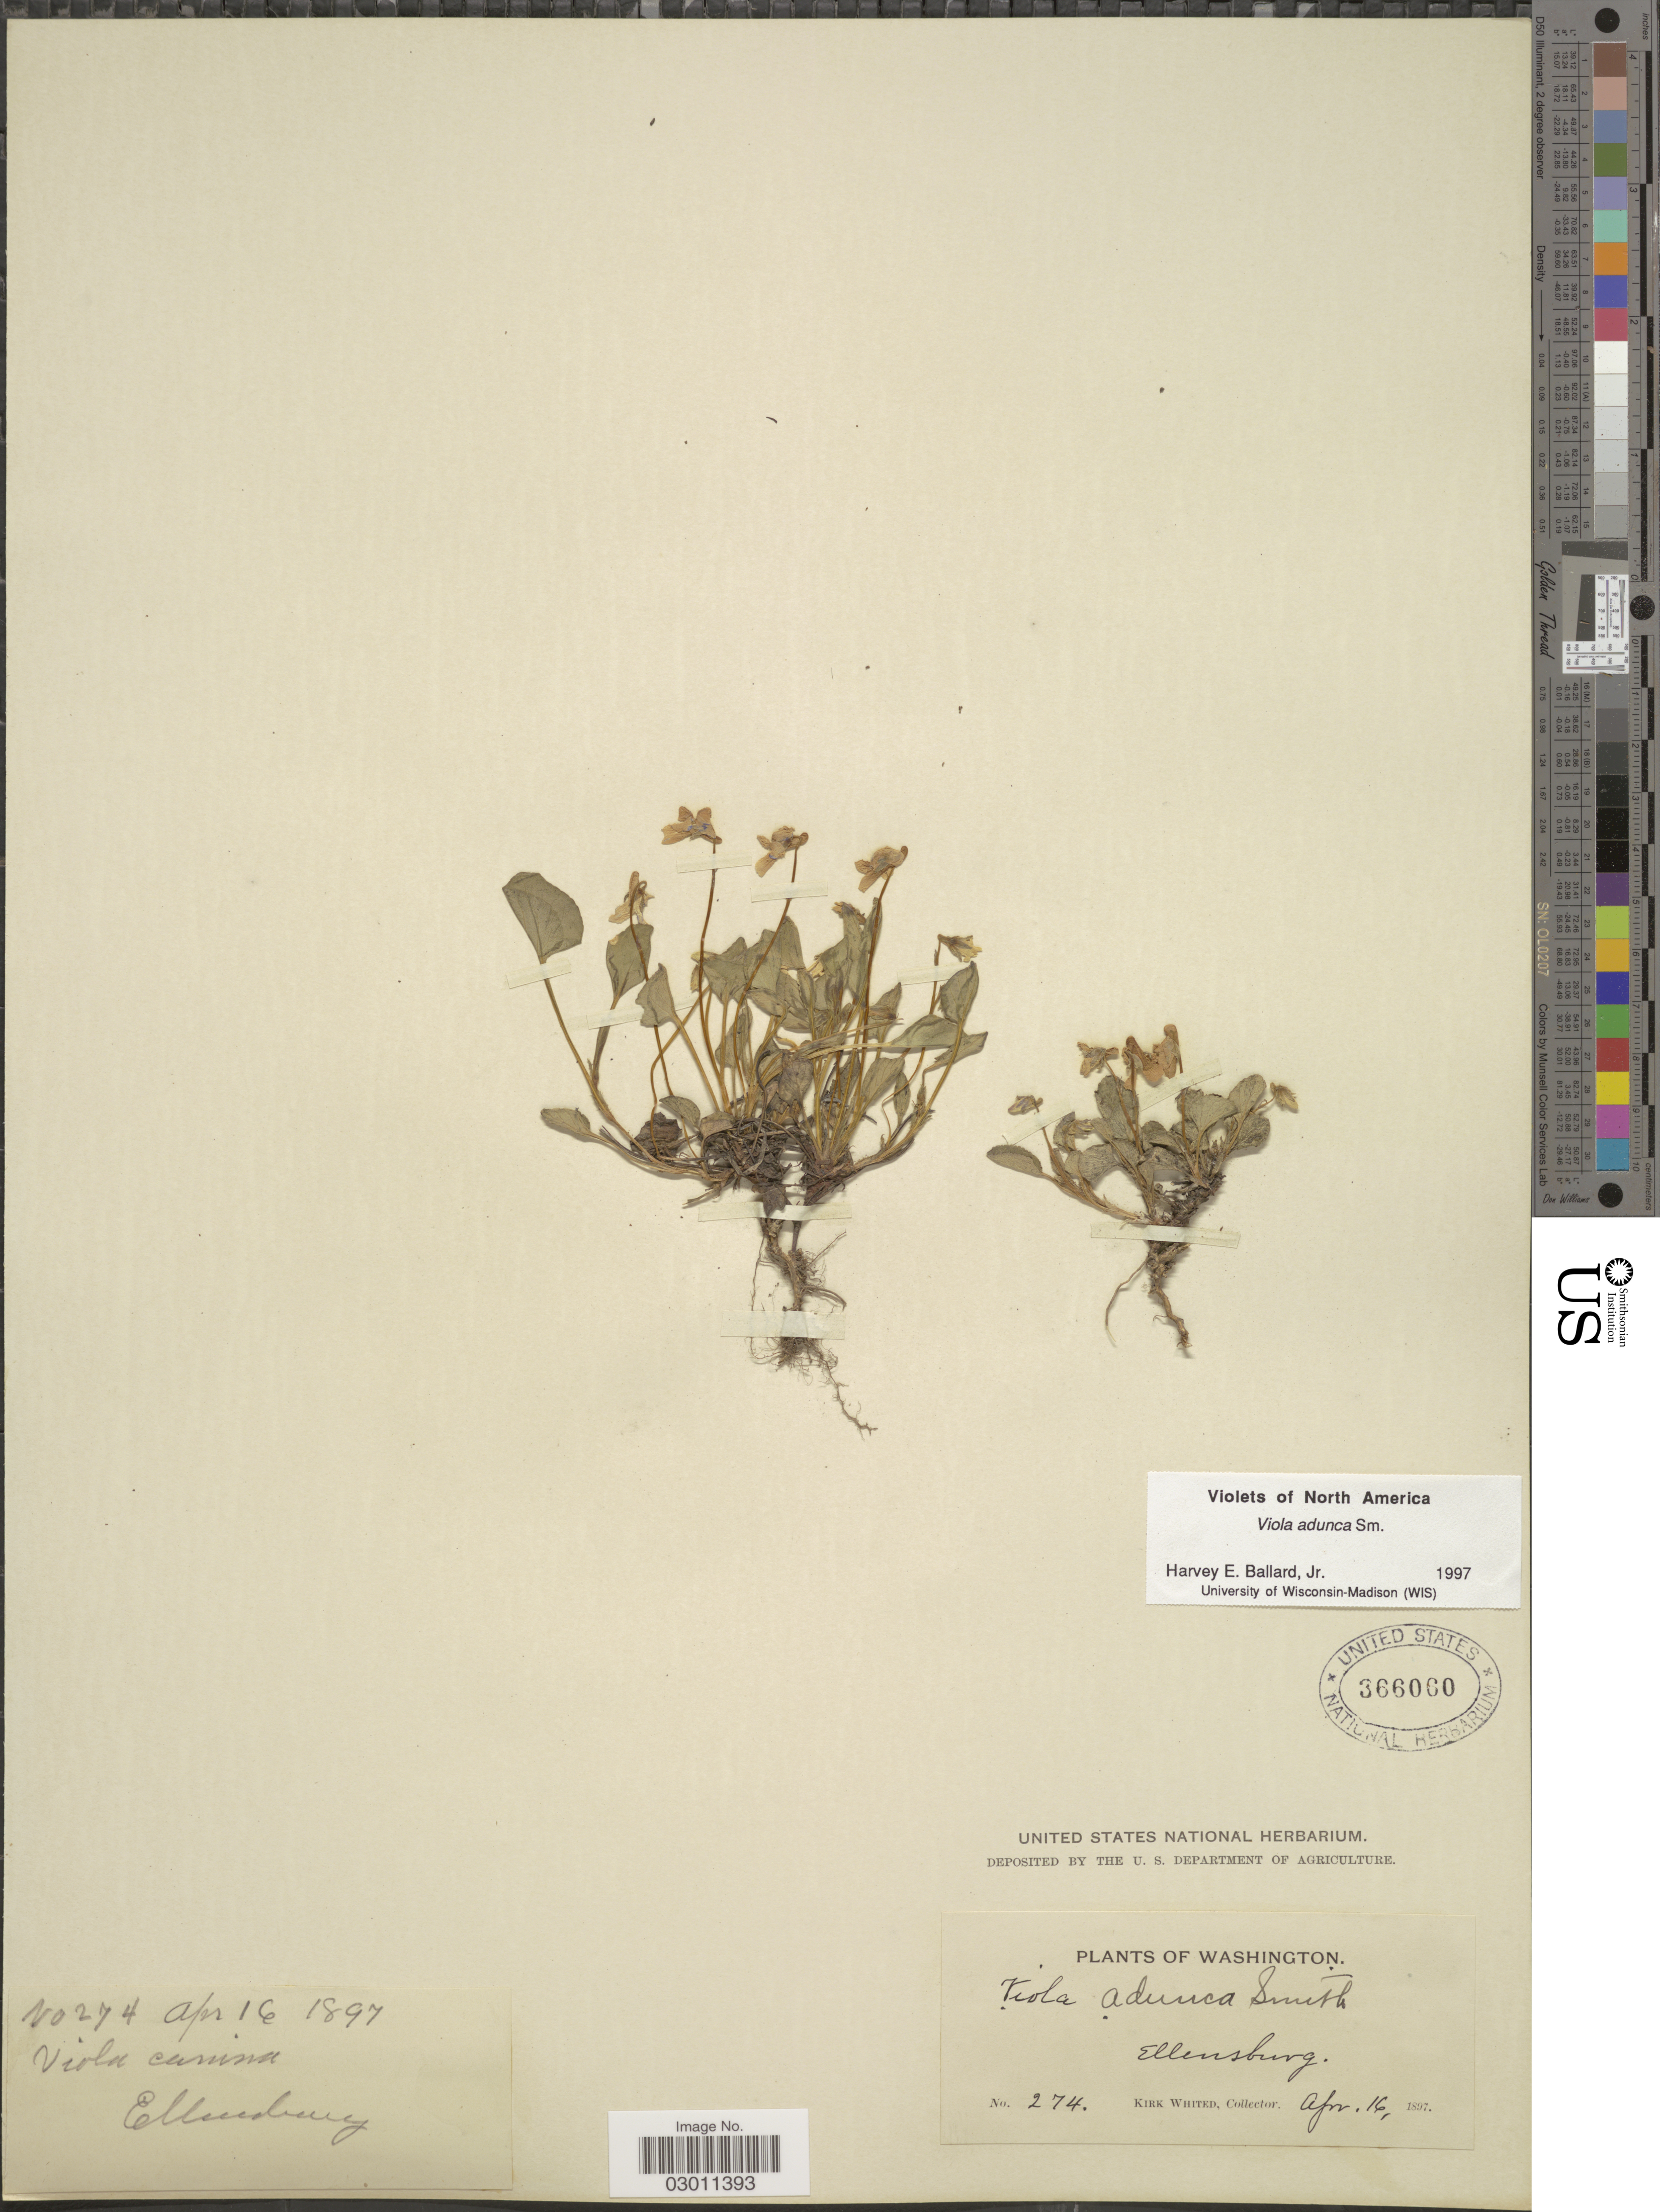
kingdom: Plantae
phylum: Tracheophyta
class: Magnoliopsida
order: Malpighiales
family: Violaceae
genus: Viola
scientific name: Viola adunca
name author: Sm.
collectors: K. Whited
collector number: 274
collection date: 1897-04-16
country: United States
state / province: Washington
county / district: Kittitas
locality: Ellensburg.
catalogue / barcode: US 366060